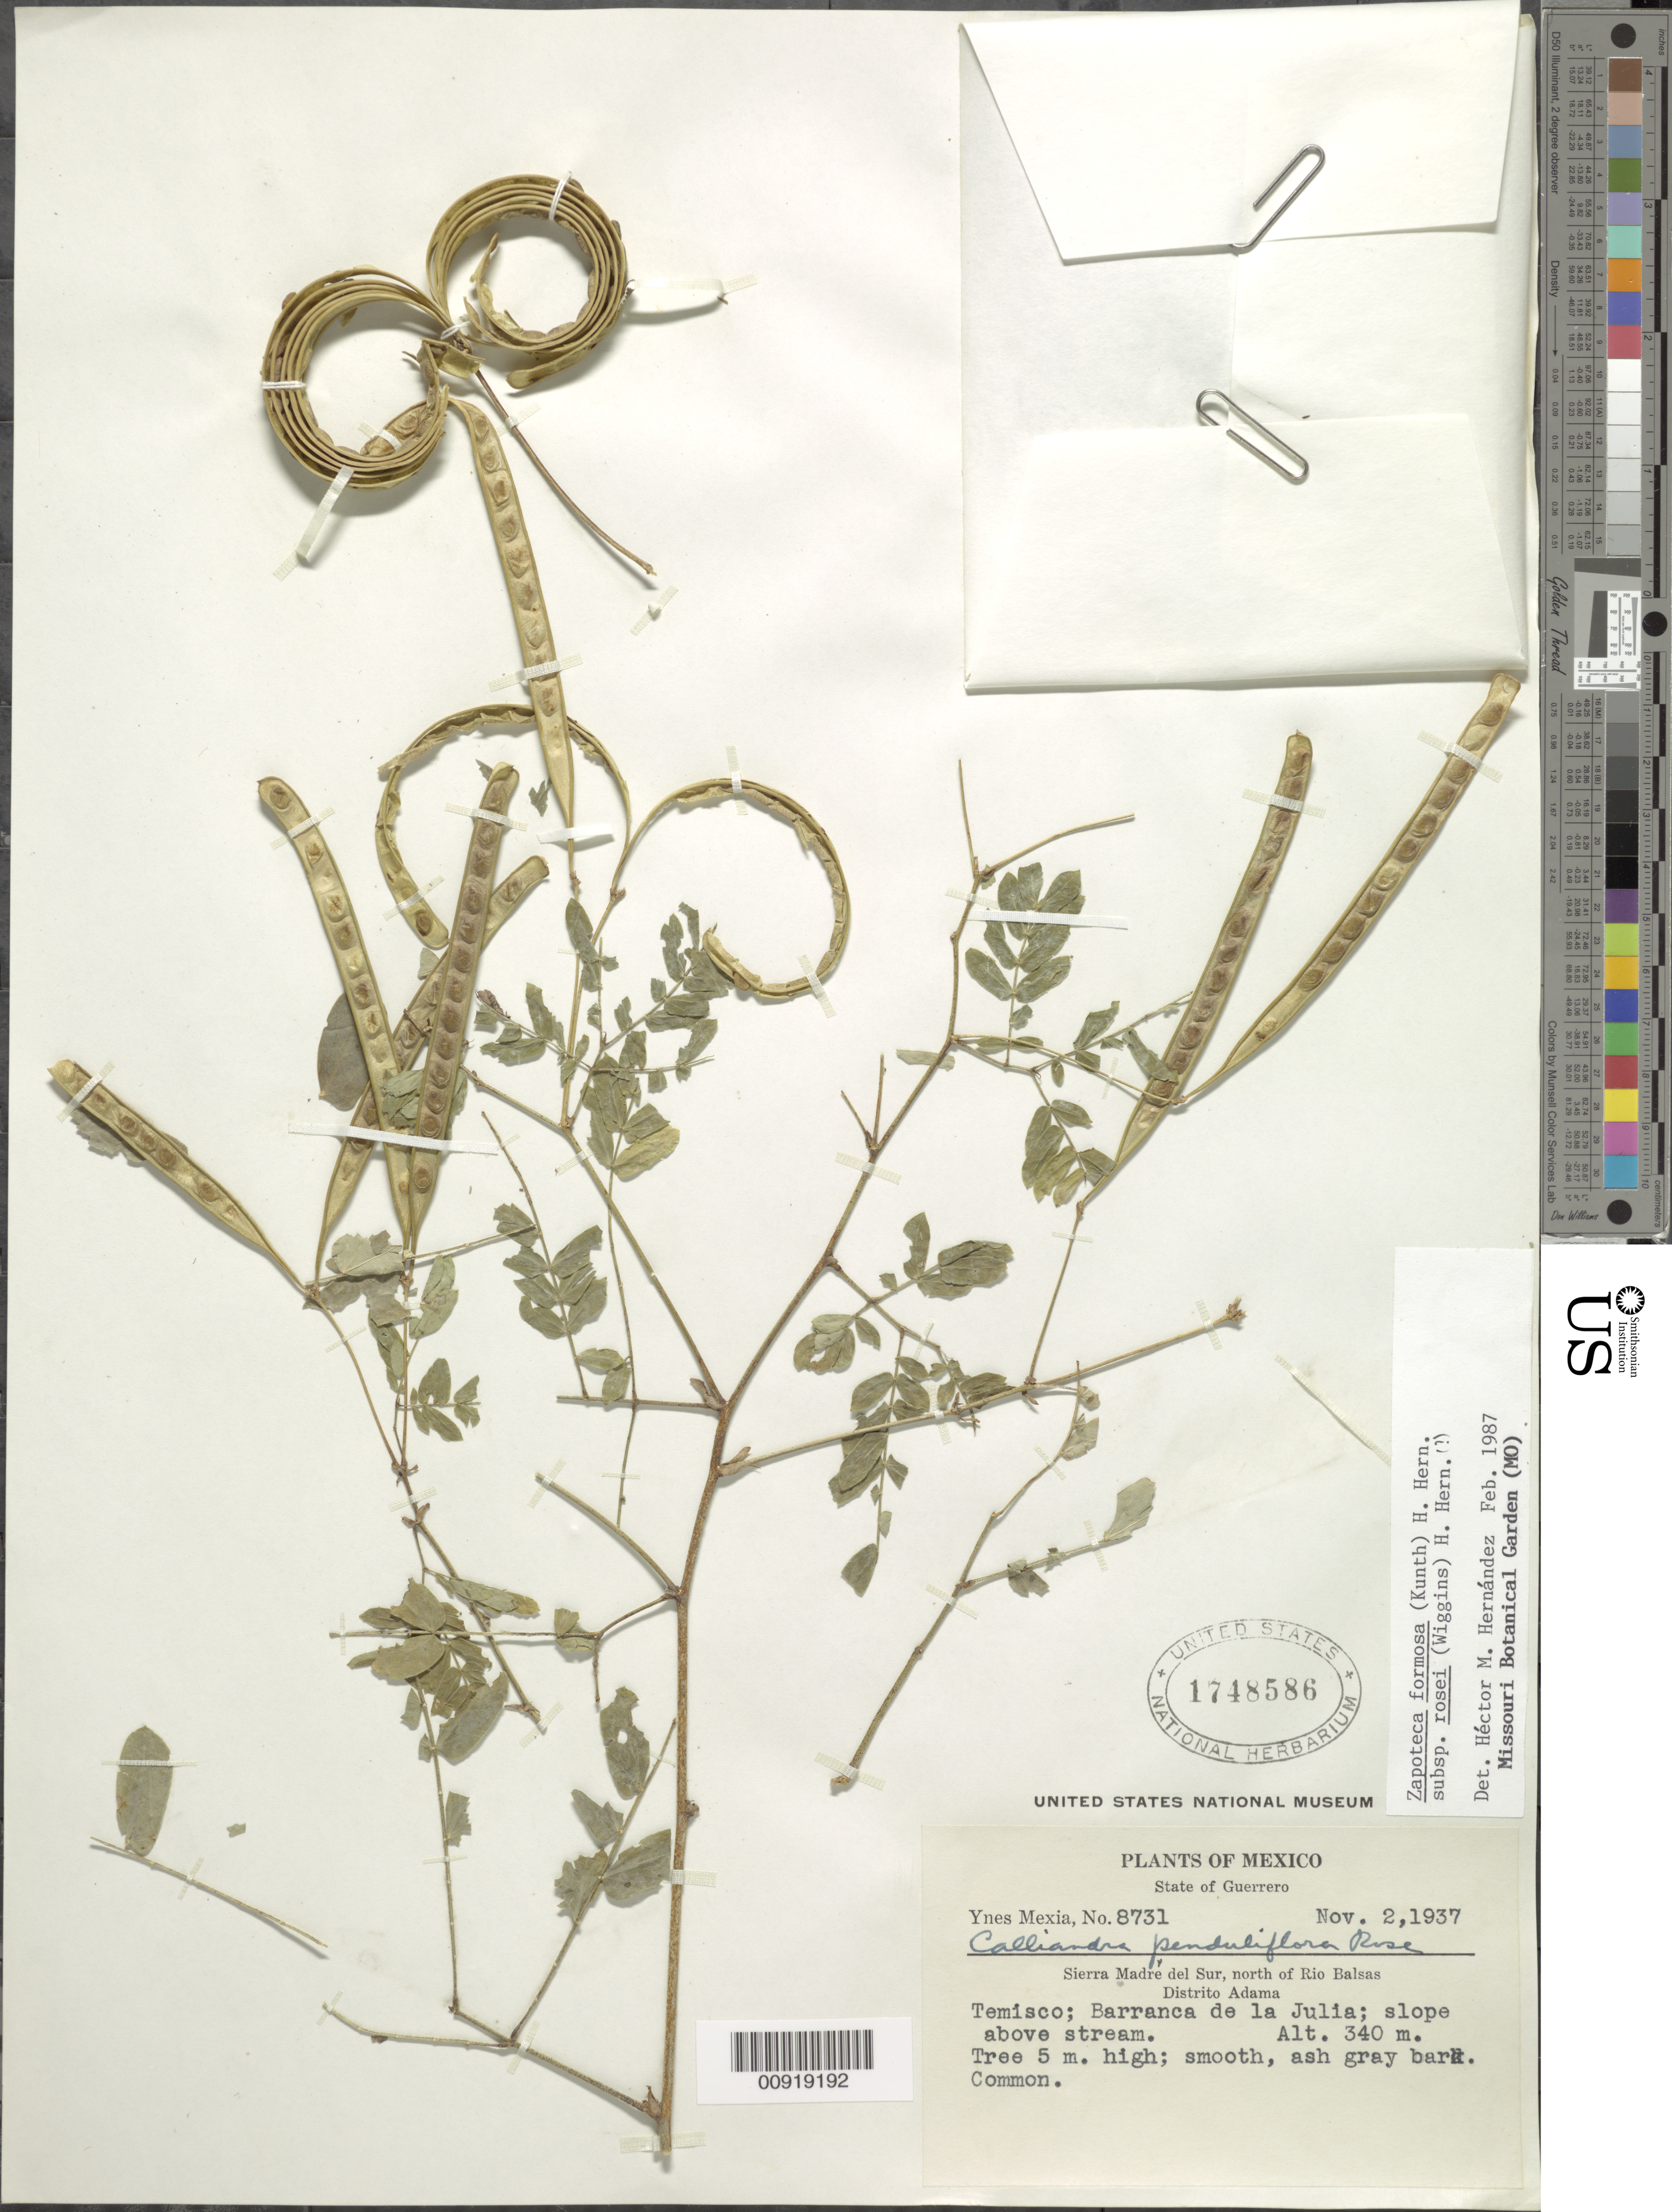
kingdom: Plantae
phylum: Tracheophyta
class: Magnoliopsida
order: Fabales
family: Fabaceae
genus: Zapoteca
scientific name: Zapoteca formosa subsp. rosei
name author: (Wiggins) H.M. Hern.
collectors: Y. Mexia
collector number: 8731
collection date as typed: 02 Nov 1937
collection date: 1937-11-02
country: Mexico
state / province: Guerrero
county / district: Adama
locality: Temisco; Barranca de La Julia. Sierra Madre del Sur, north of Río Balsas, Distrito Adama, Guerrero.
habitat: Slope above stream.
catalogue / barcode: US 1748586